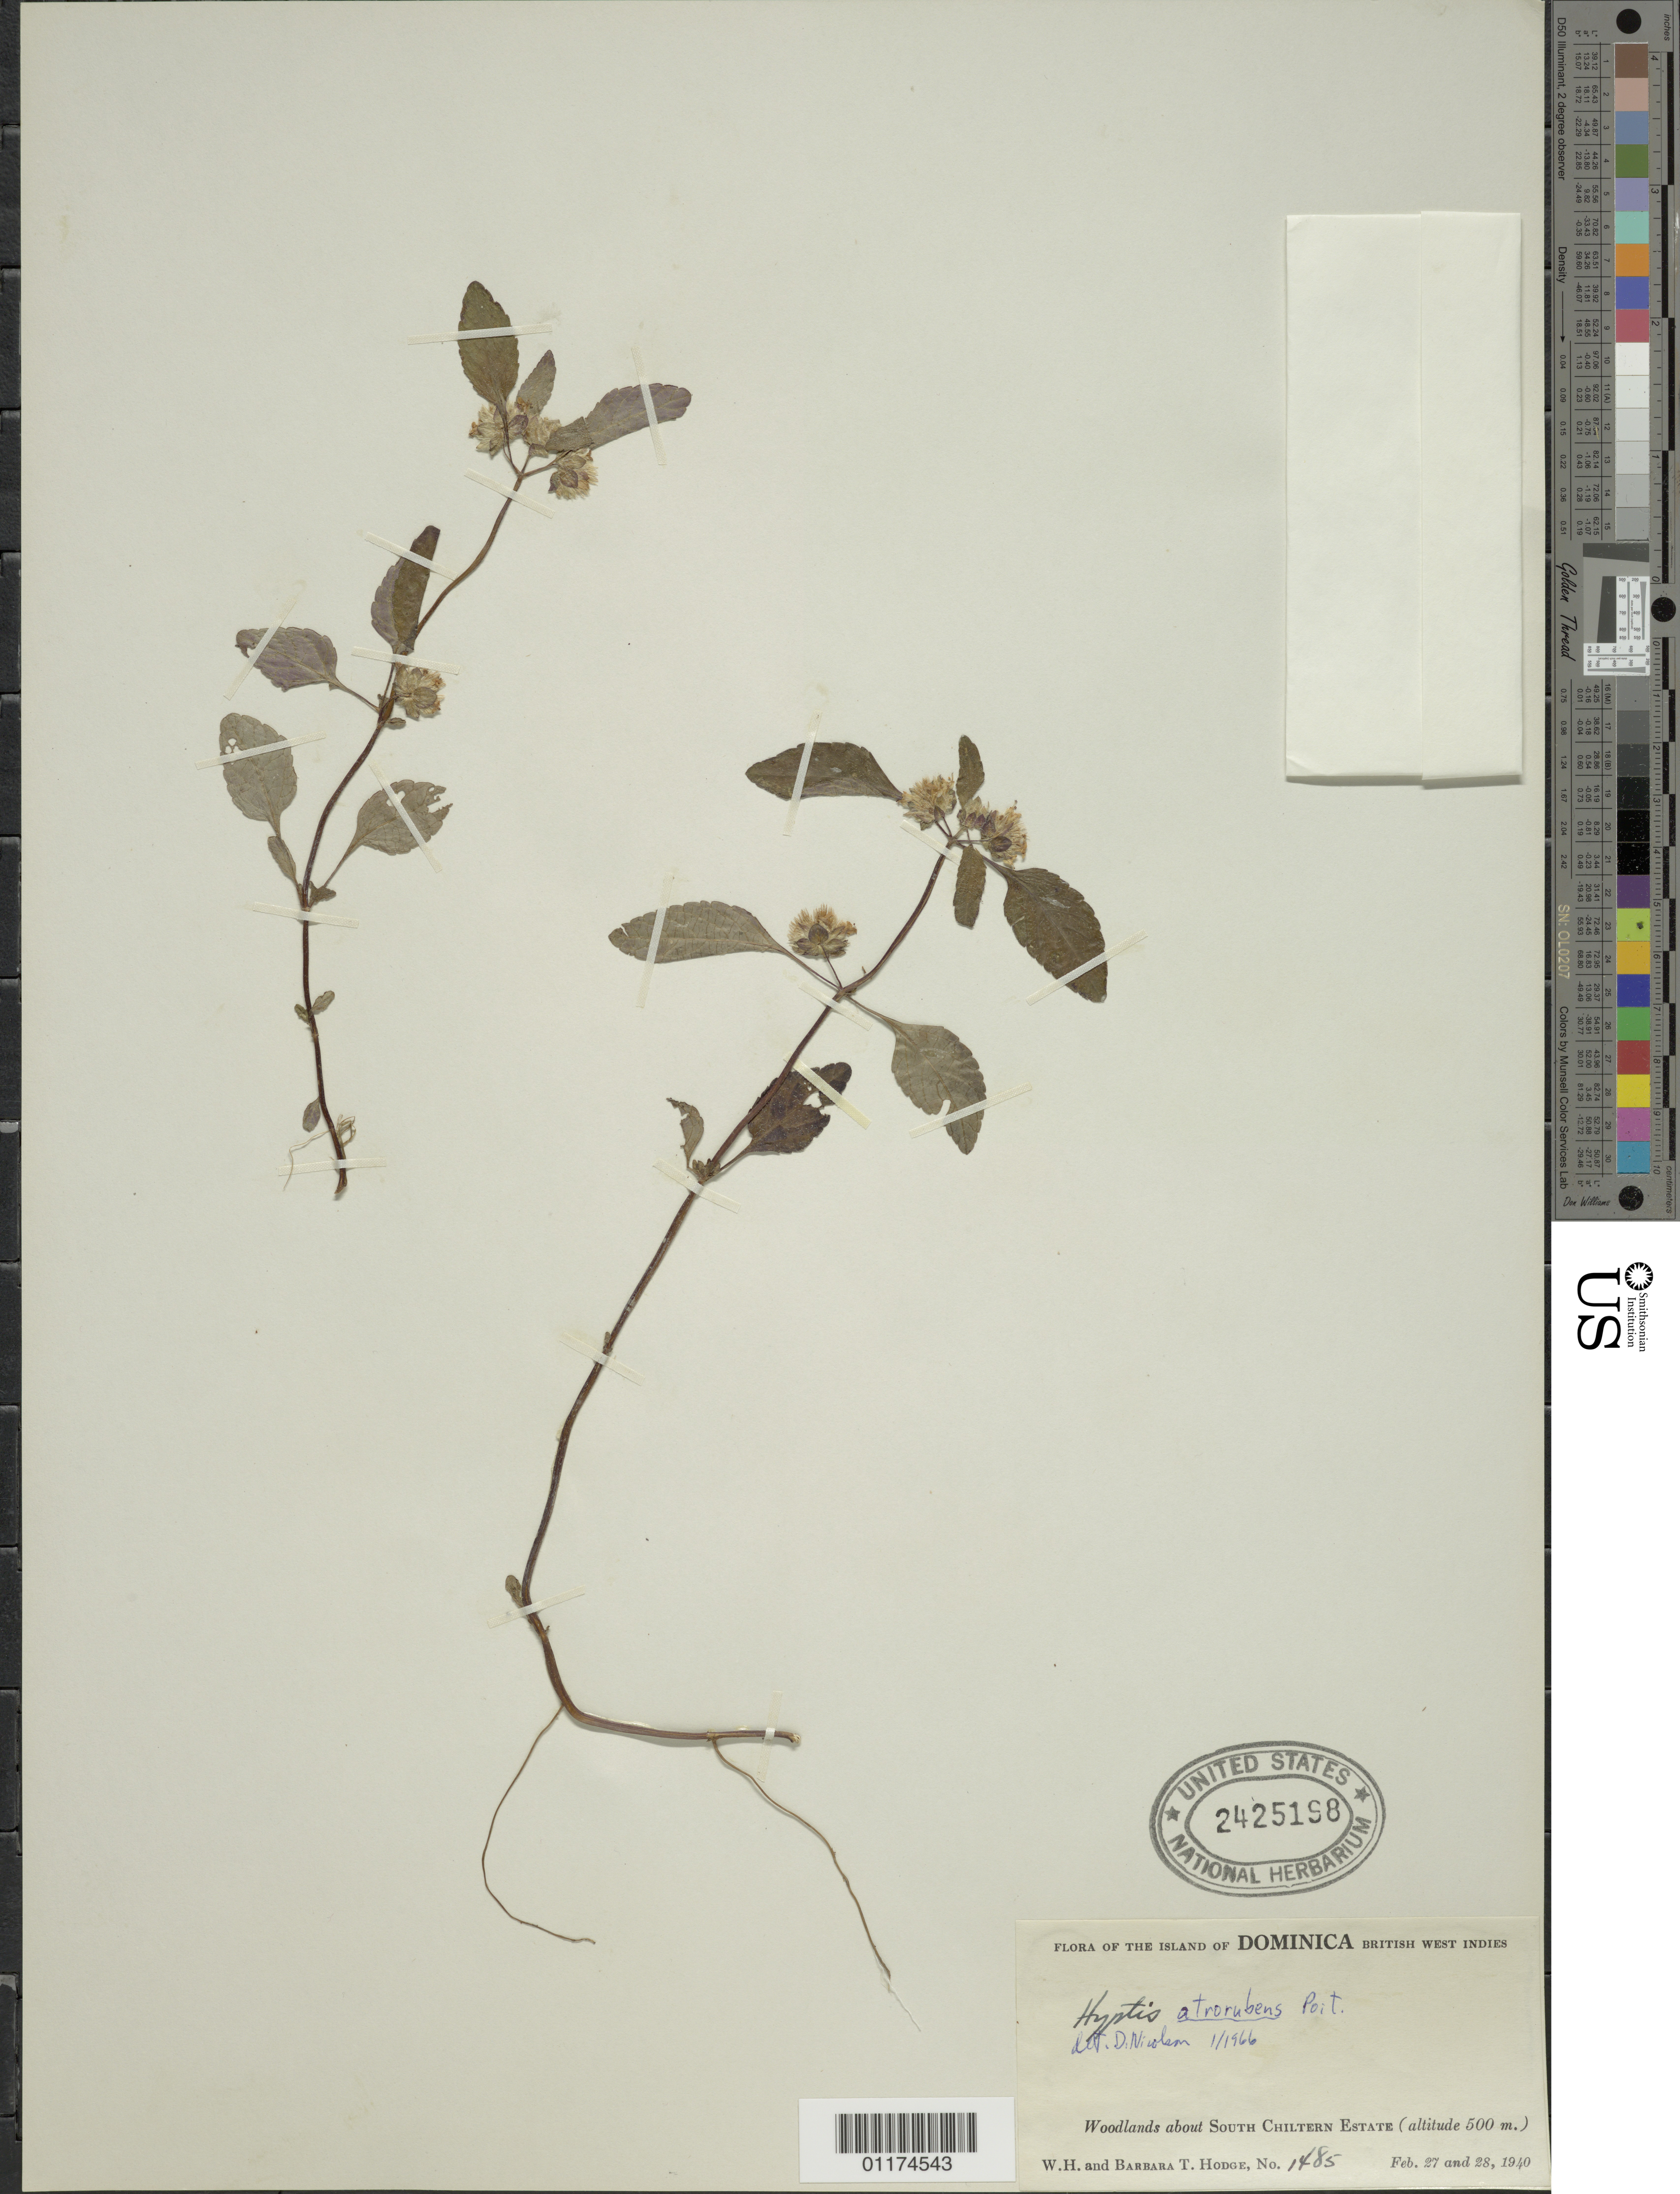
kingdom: Plantae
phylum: Tracheophyta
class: Magnoliopsida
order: Lamiales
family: Lamiaceae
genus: Hyptis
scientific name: Hyptis atrorubens var. atrorubens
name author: Poit.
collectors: W. Hodge & B. Hodge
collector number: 1485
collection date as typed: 27 Feb 1940 and 28 Feb 1940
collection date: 1940-02-27,1940-02-28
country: Dominica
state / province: St. Luke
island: Dominica I.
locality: Woodlands about South Chiltern Estate.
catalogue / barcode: US 2425198